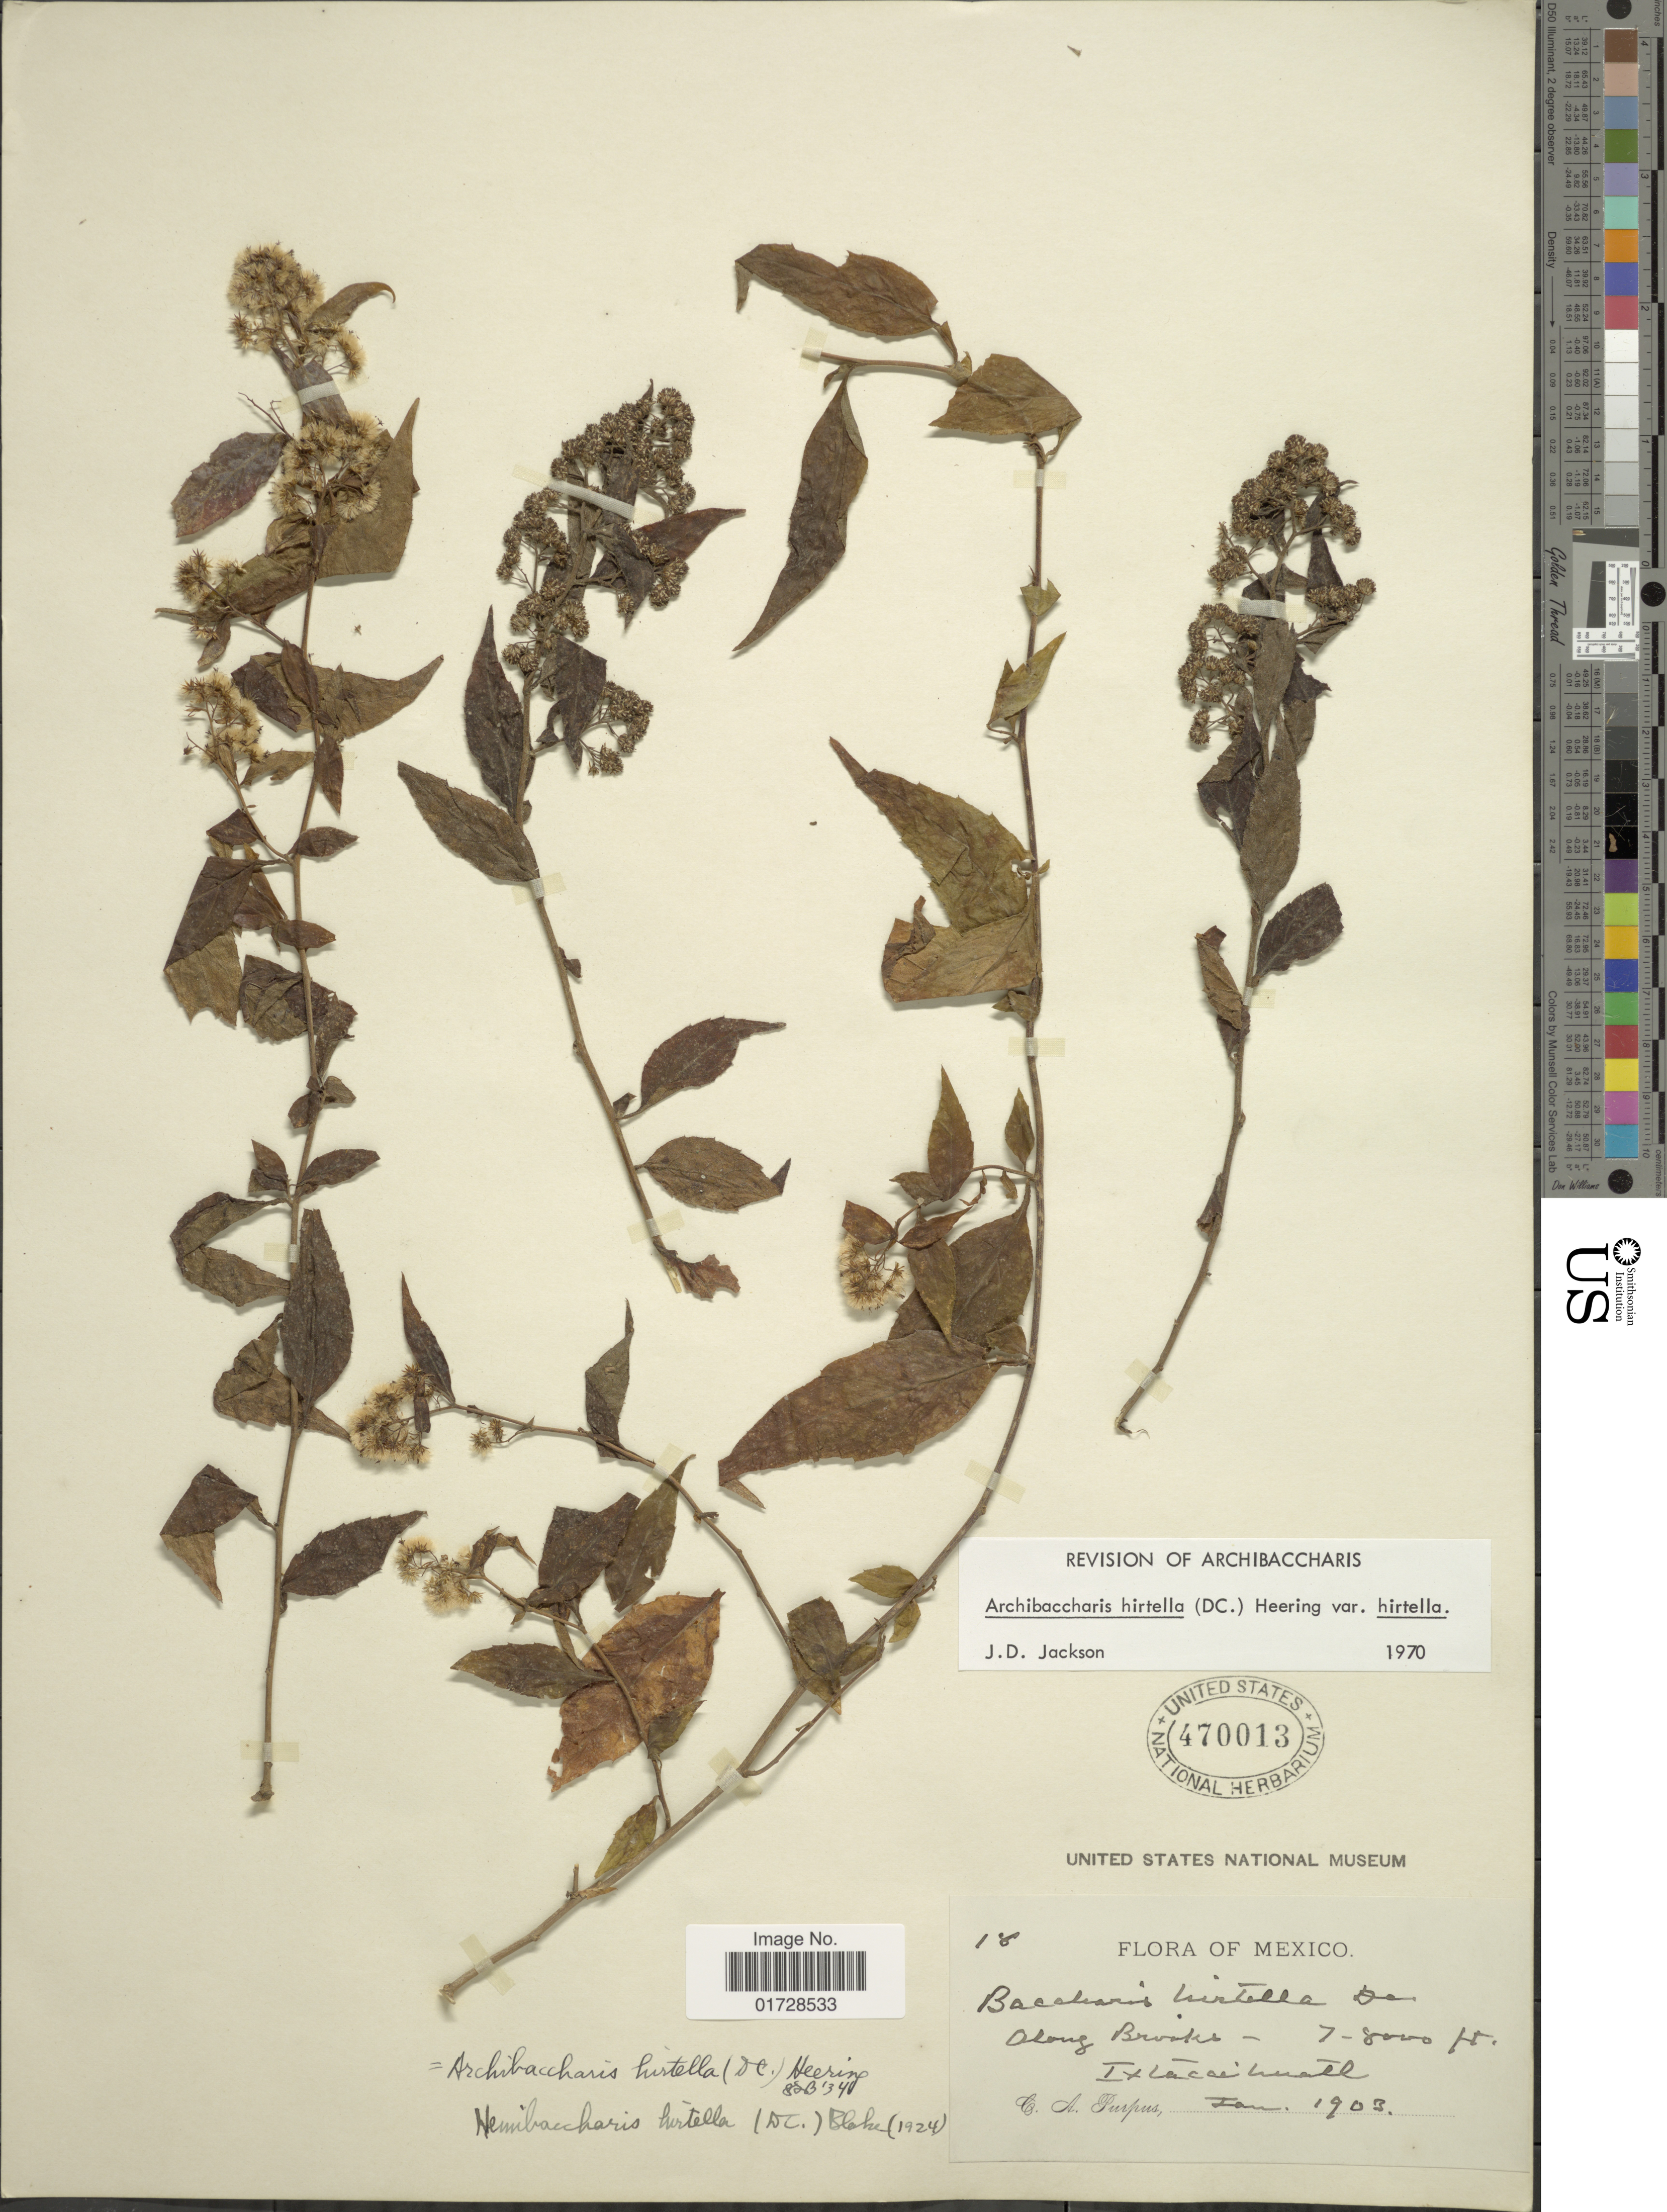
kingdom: Plantae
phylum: Tracheophyta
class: Magnoliopsida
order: Asterales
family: Asteraceae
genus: Archibaccharis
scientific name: Archibaccharis hirtella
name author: (DC.) Heering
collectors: C. A. Purpus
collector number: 18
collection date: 1903-01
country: Mexico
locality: Along Brooke, Ixtaccihuatl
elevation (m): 2134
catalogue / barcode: US 470013